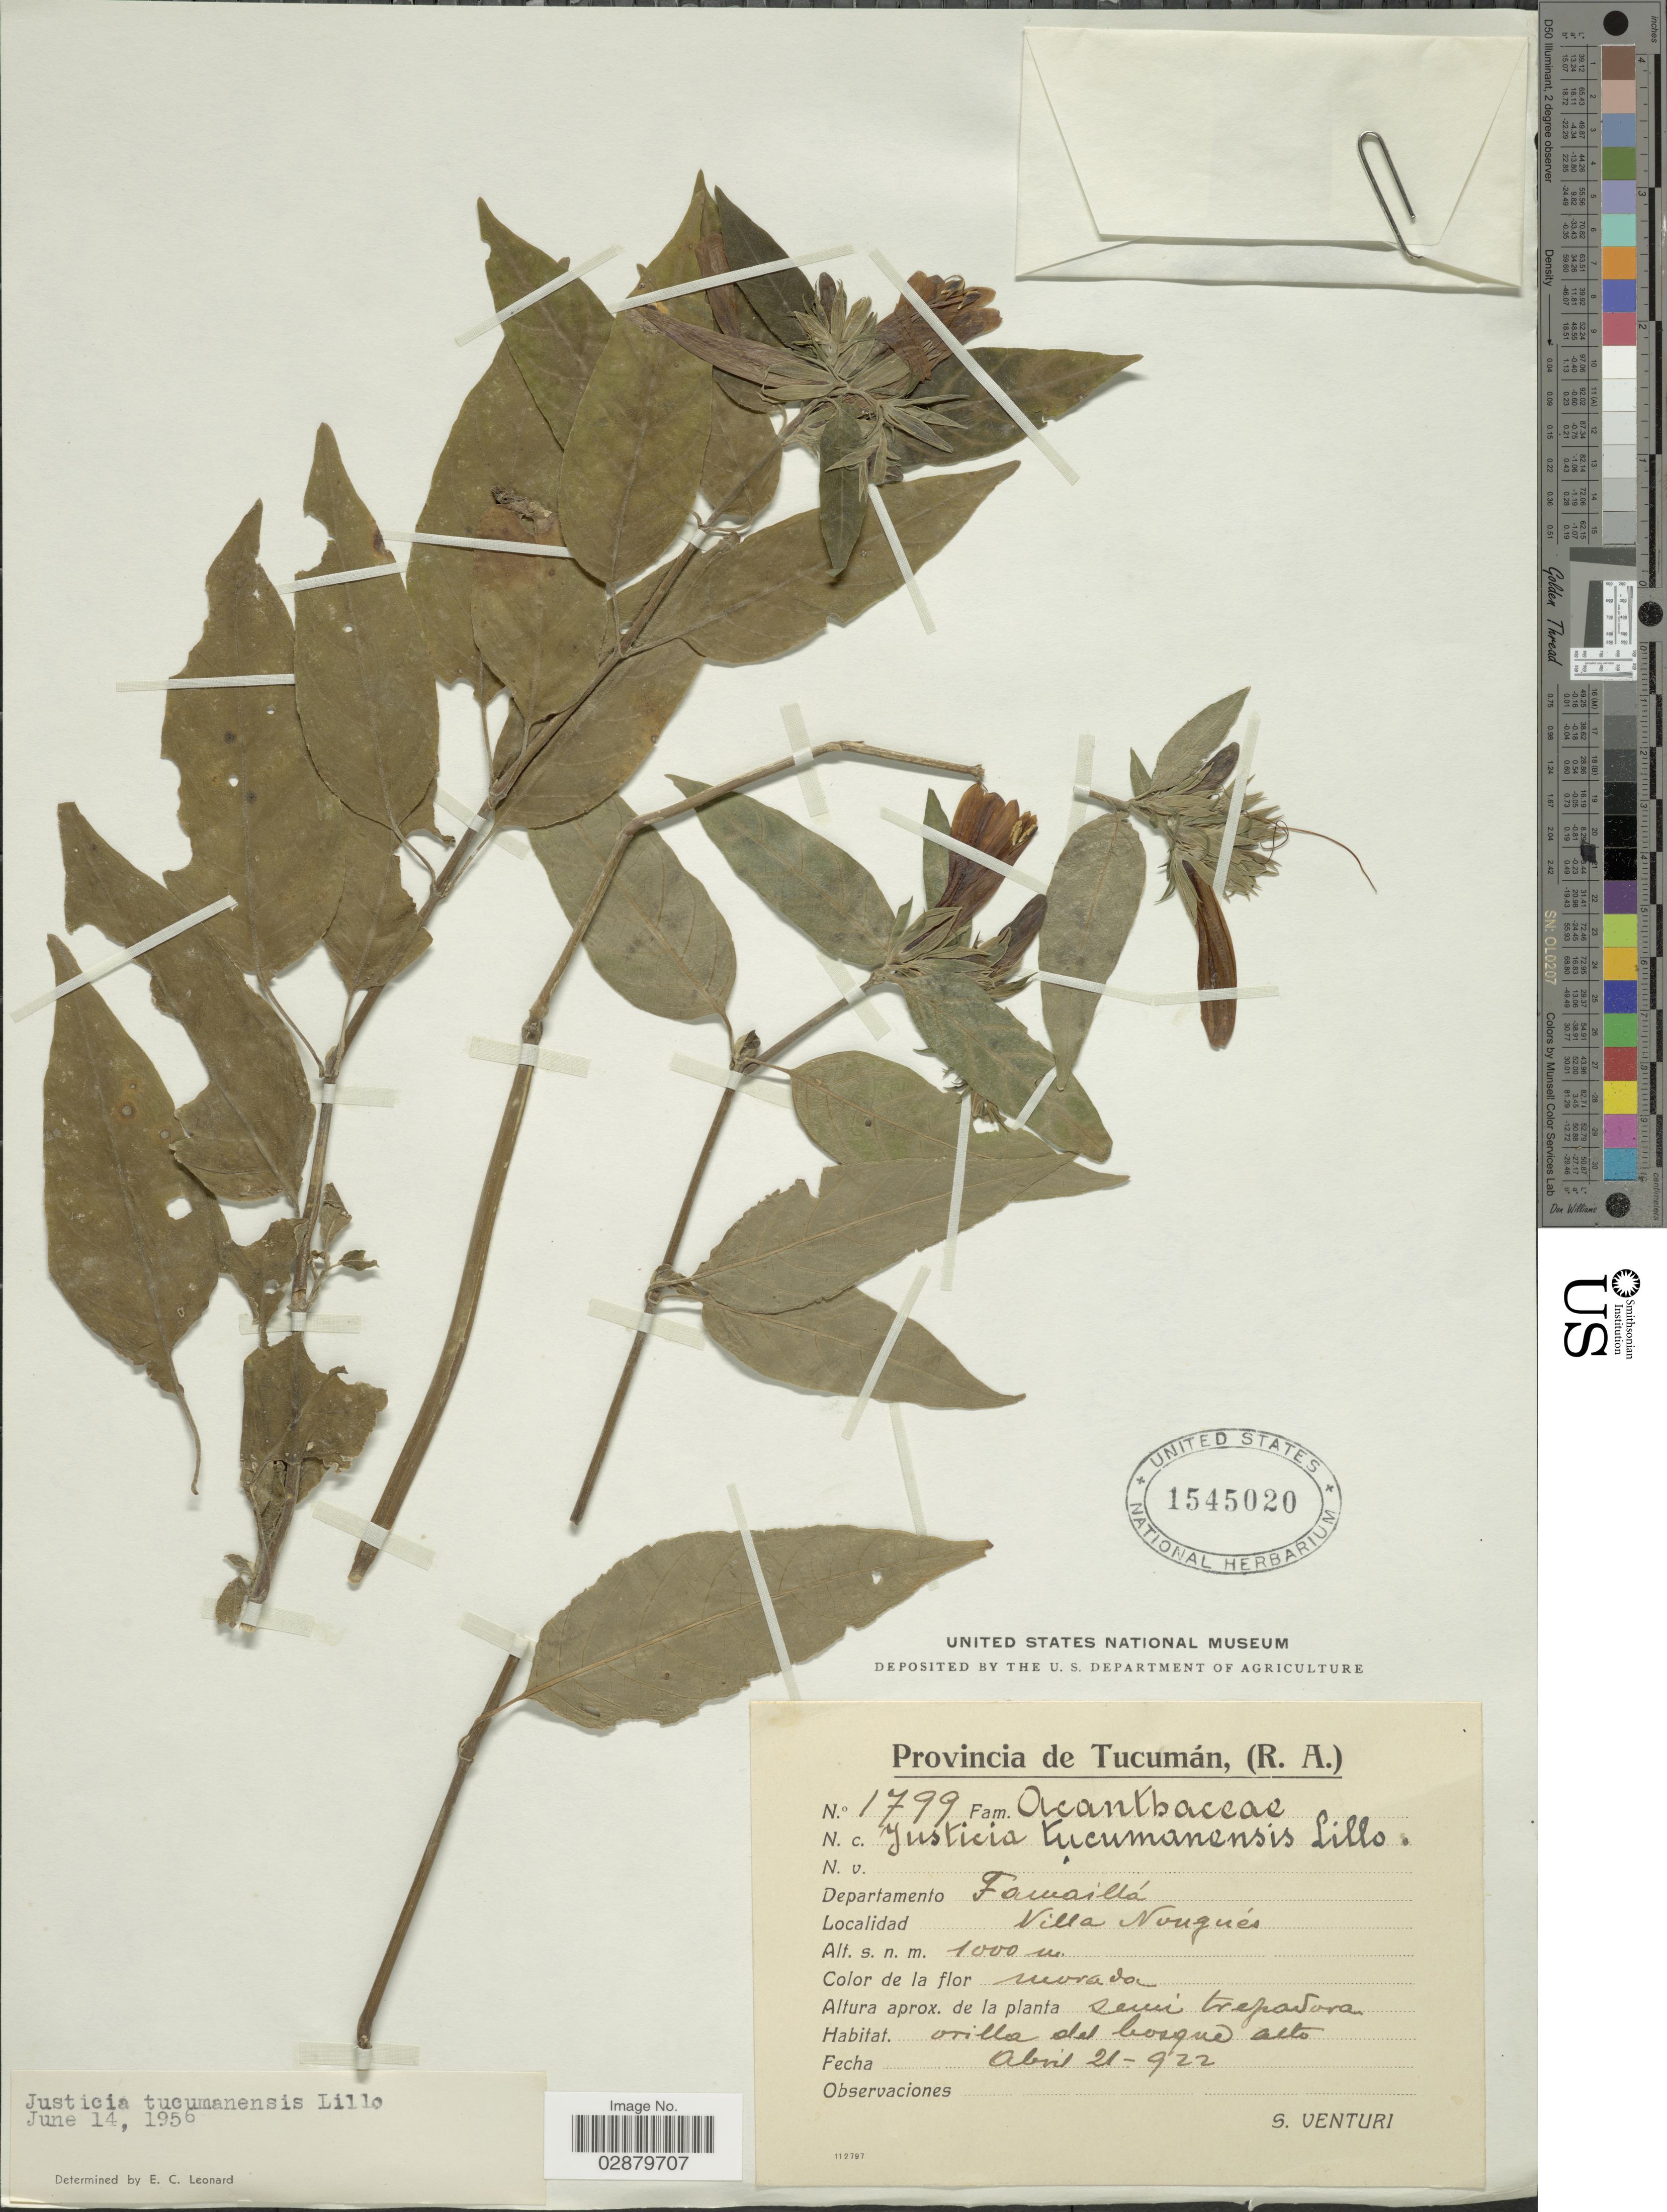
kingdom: Plantae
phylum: Tracheophyta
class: Magnoliopsida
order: Lamiales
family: Acanthaceae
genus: Justicia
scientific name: Justicia mandonii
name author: (Lindau) Wassh. & C. Ezcurra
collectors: S. Venturi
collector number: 1799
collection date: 1922-04-21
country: Argentina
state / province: Tucuman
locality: Departamento Famaillá. Villa Nougués.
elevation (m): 1000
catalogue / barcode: US 1545020